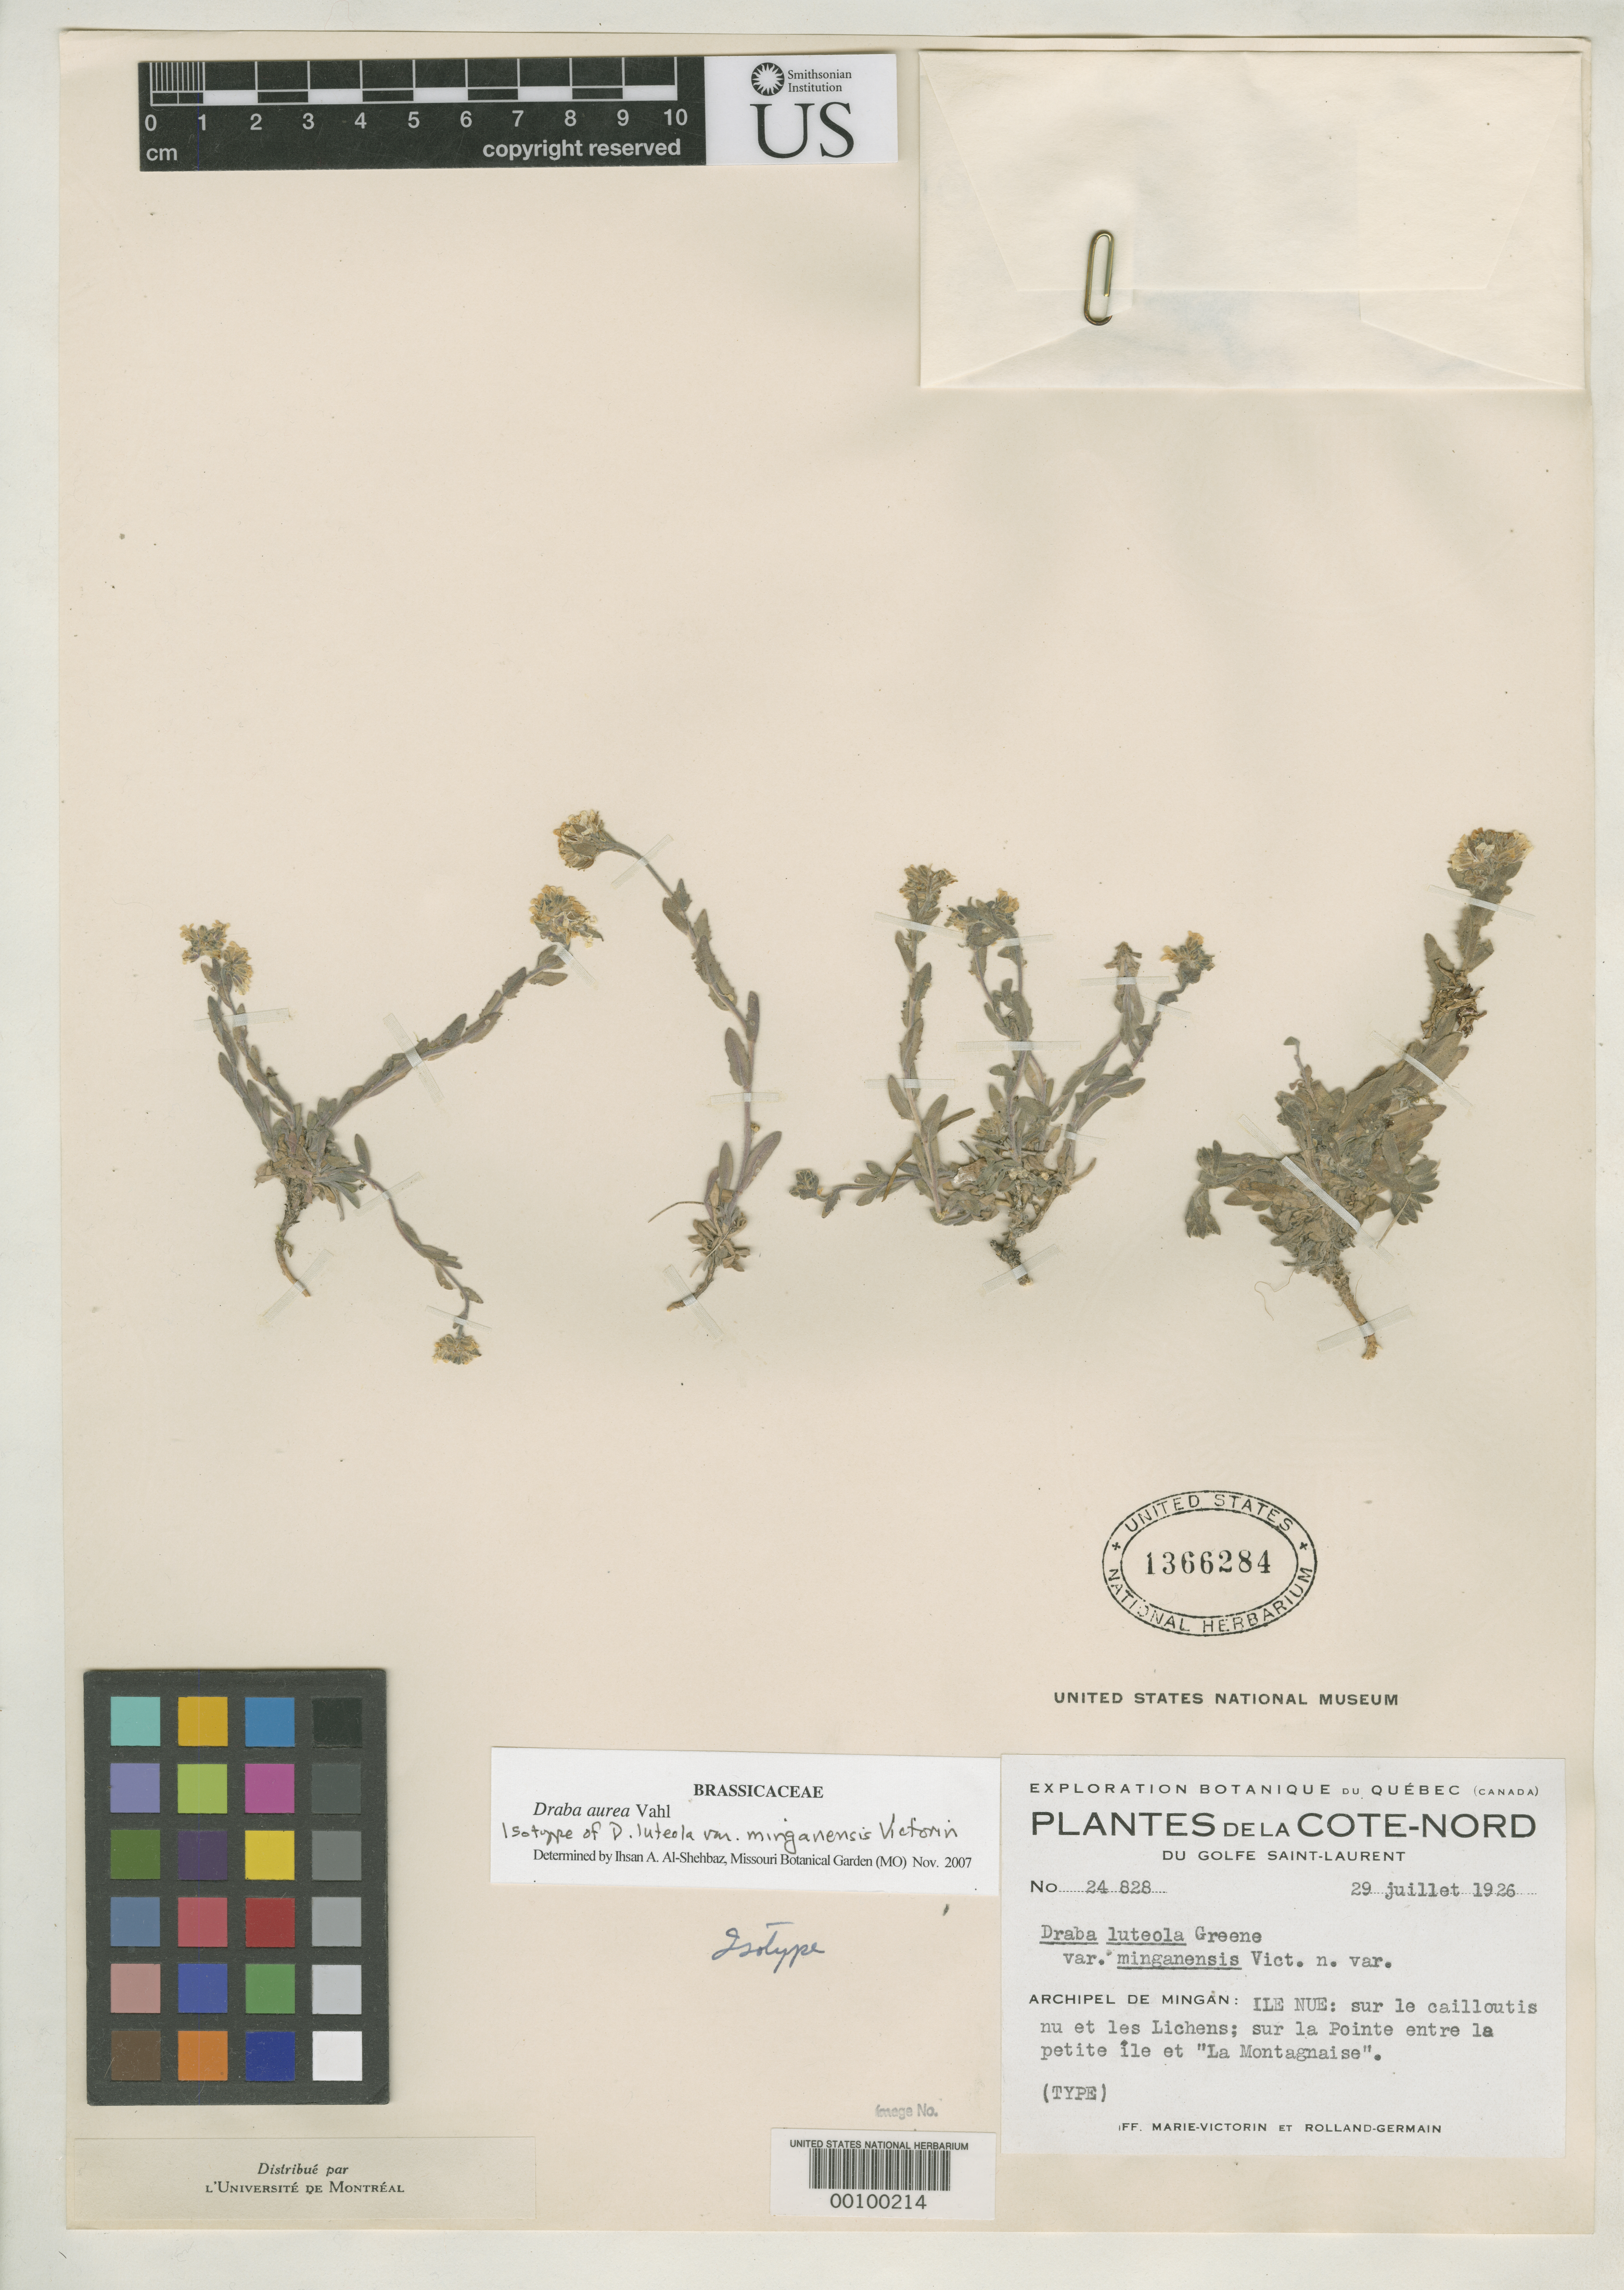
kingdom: Plantae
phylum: Tracheophyta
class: Magnoliopsida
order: Brassicales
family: Brassicaceae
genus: Draba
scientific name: Draba luteola var. minganensis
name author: Vict.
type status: Isotype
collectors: Fr. Marie-Victorin & Rolland-Germain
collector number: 24828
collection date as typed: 29 Jul 1926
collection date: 1926-07-29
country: Canada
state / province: Quebec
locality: Archipel de Mingan, Ile Nue, sur la pointe entre La Petite Ile [la petite ile?] et "La Montagnaise".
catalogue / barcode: US 1366284